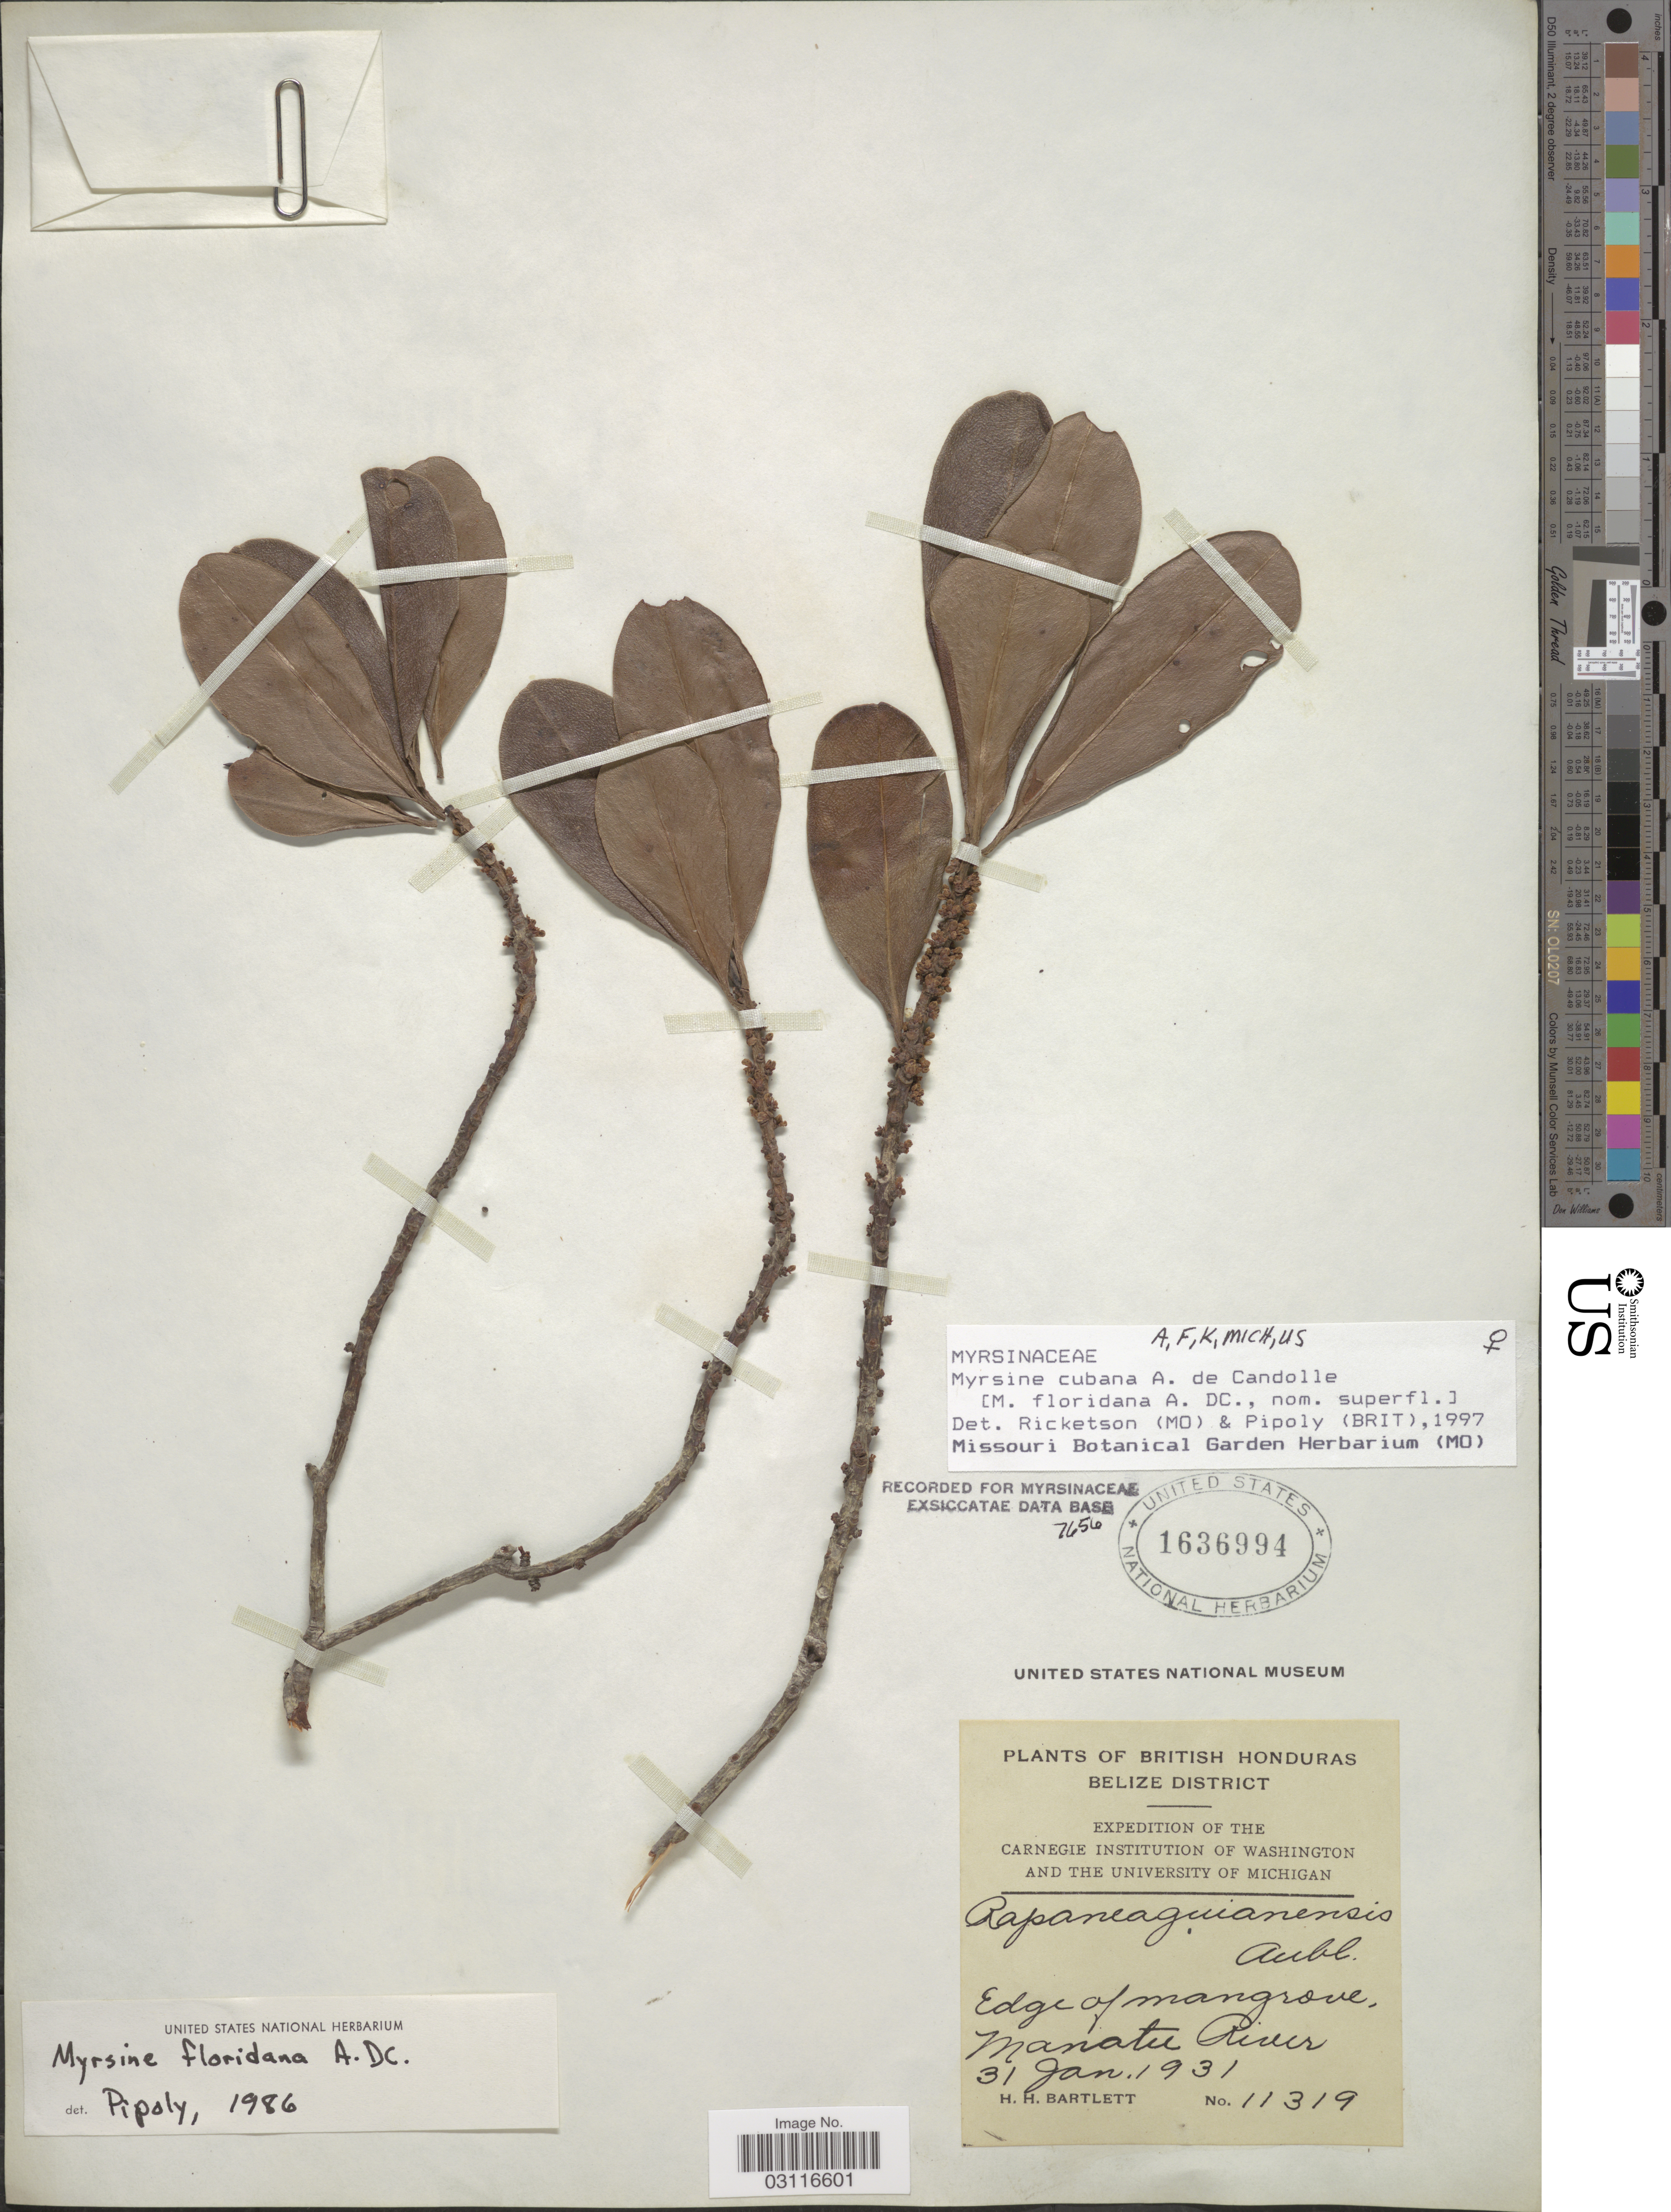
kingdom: Plantae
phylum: Tracheophyta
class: Magnoliopsida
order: Ericales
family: Primulaceae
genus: Myrsine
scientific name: Myrsine cubana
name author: A. DC.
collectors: H. H. Bartlett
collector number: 11319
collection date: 1931-01-31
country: Belize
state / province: Belize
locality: British Honduras. Belize District. Edge of mangrove, Manatee River.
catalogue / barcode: US 1636994